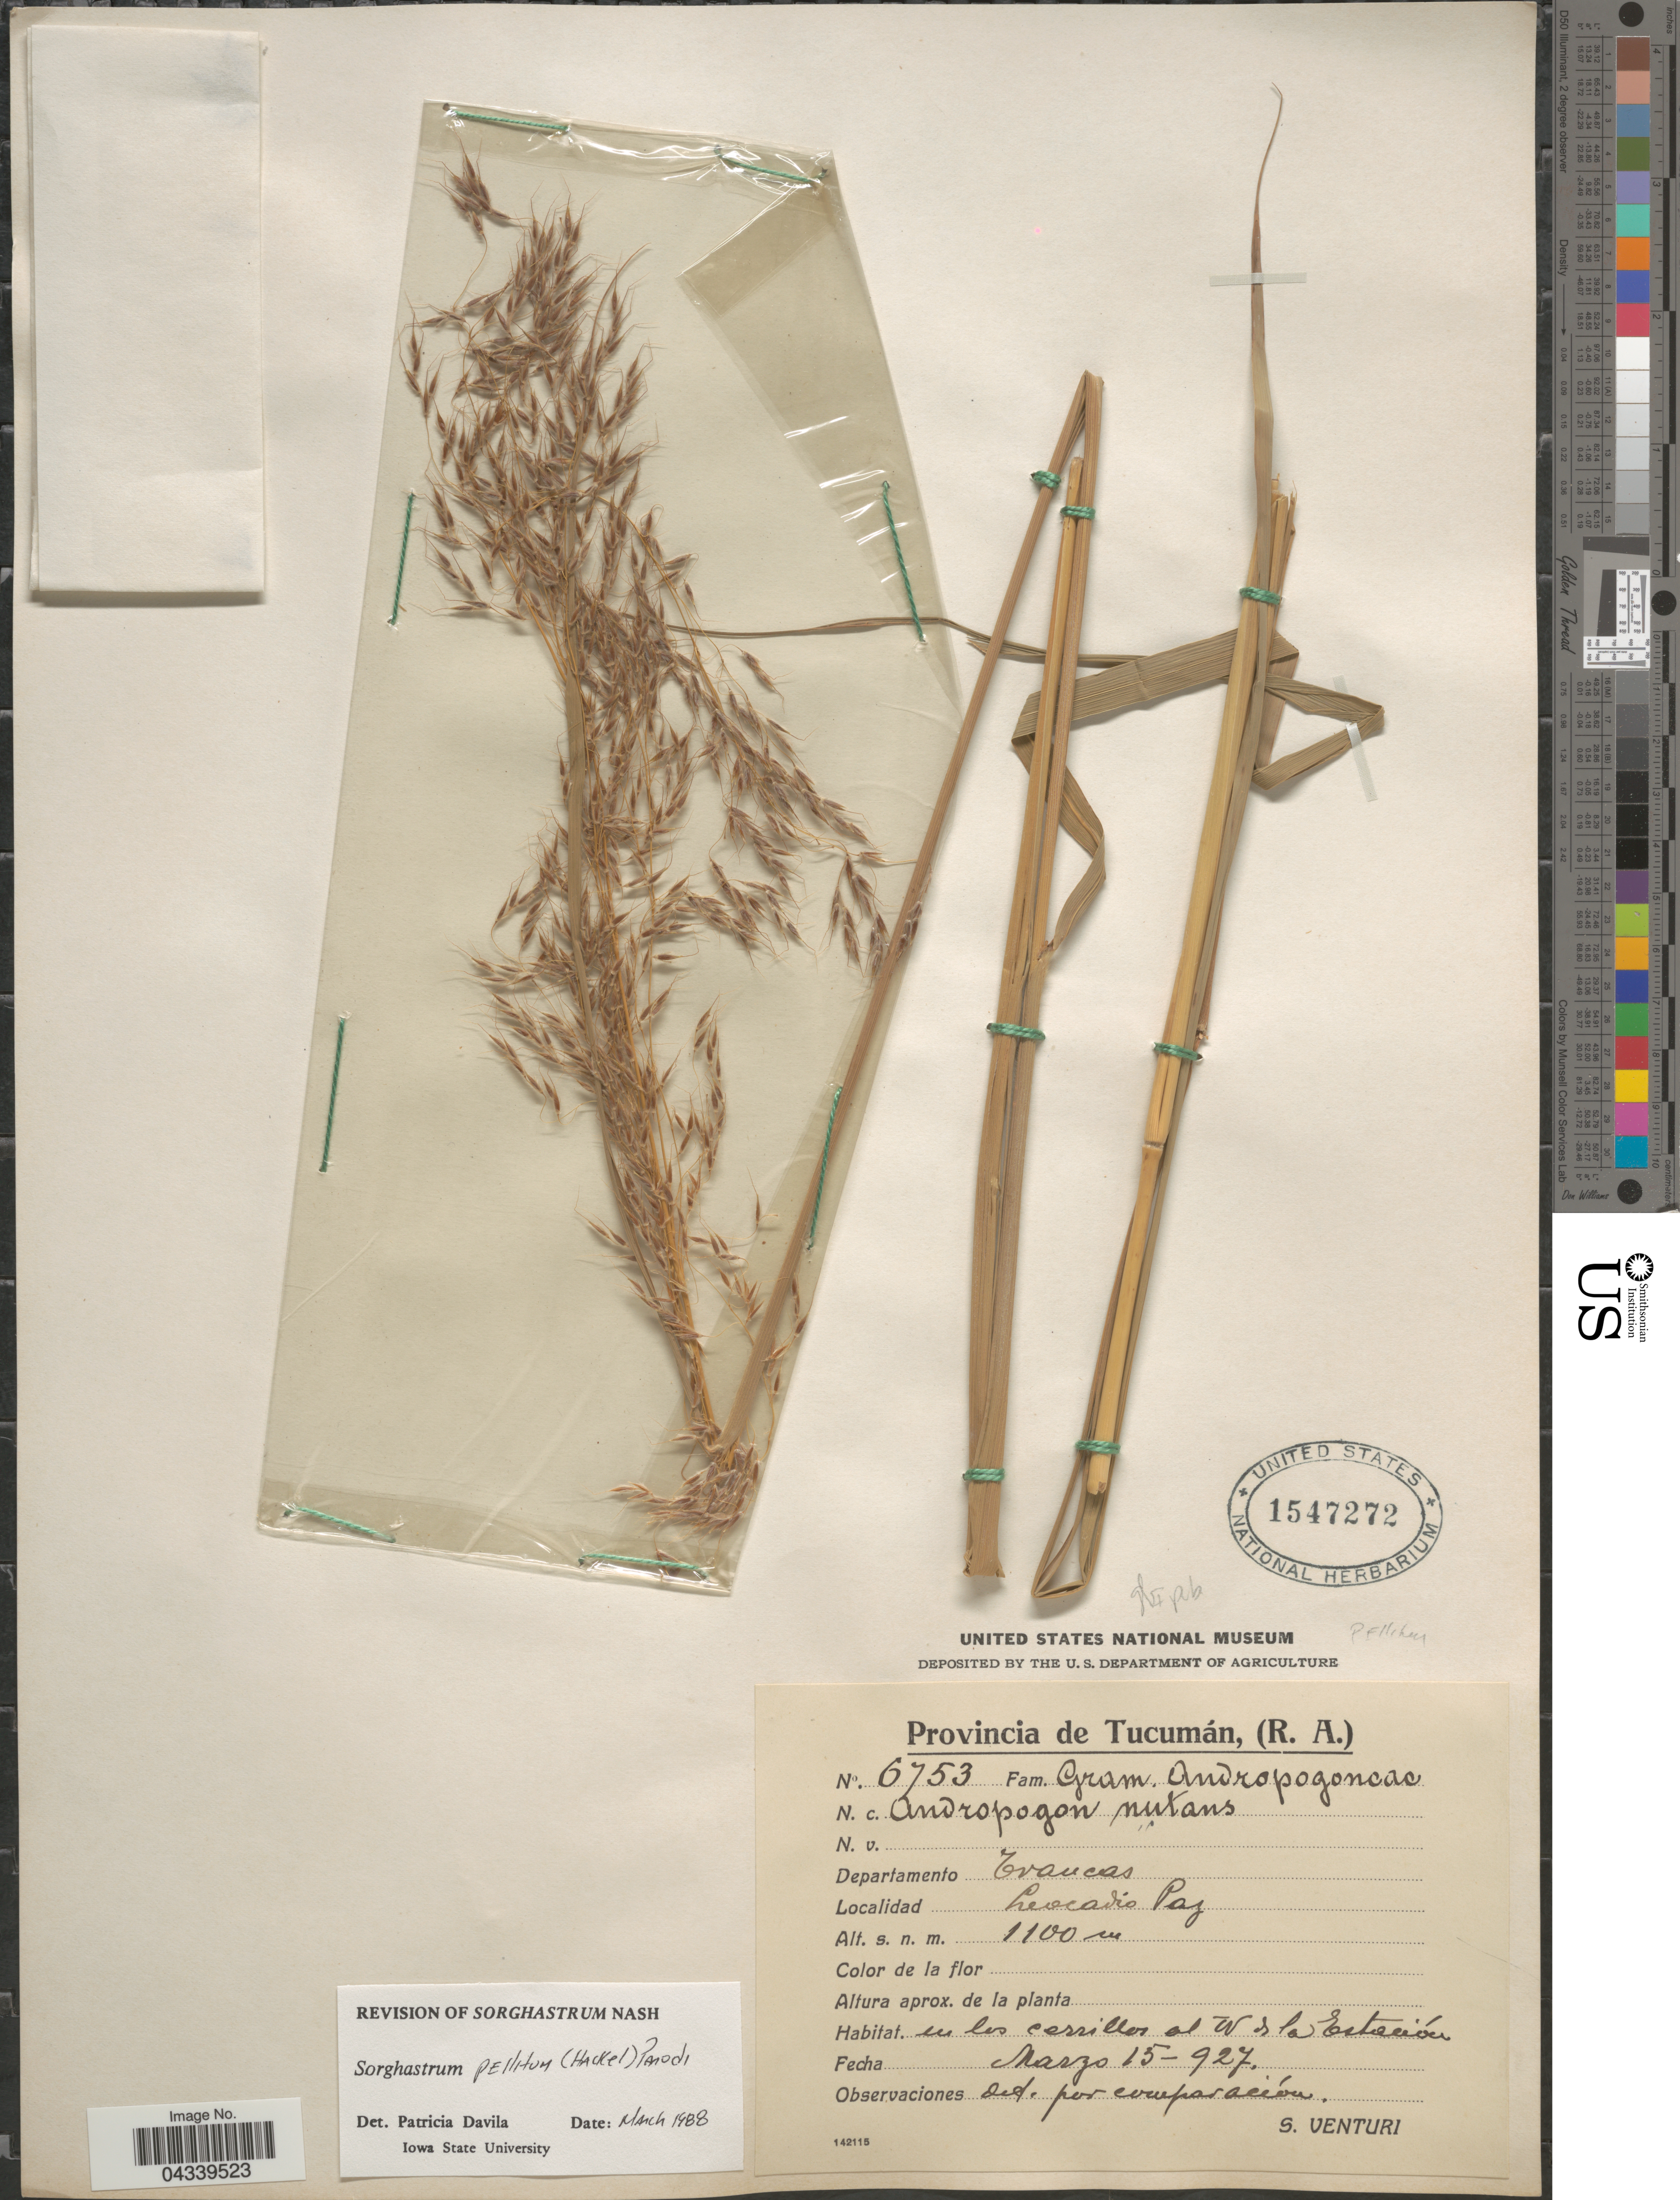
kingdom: Plantae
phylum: Tracheophyta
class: Liliopsida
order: Poales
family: Poaceae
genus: Sorghastrum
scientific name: Sorghastrum pellitum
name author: (Hack.) Parodi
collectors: S. Venturi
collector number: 6753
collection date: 1927-03-15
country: Argentina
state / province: Tucuman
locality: (R.A.) Departamento Trancas. Leocadio Paz.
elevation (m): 1100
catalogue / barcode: US 1547272